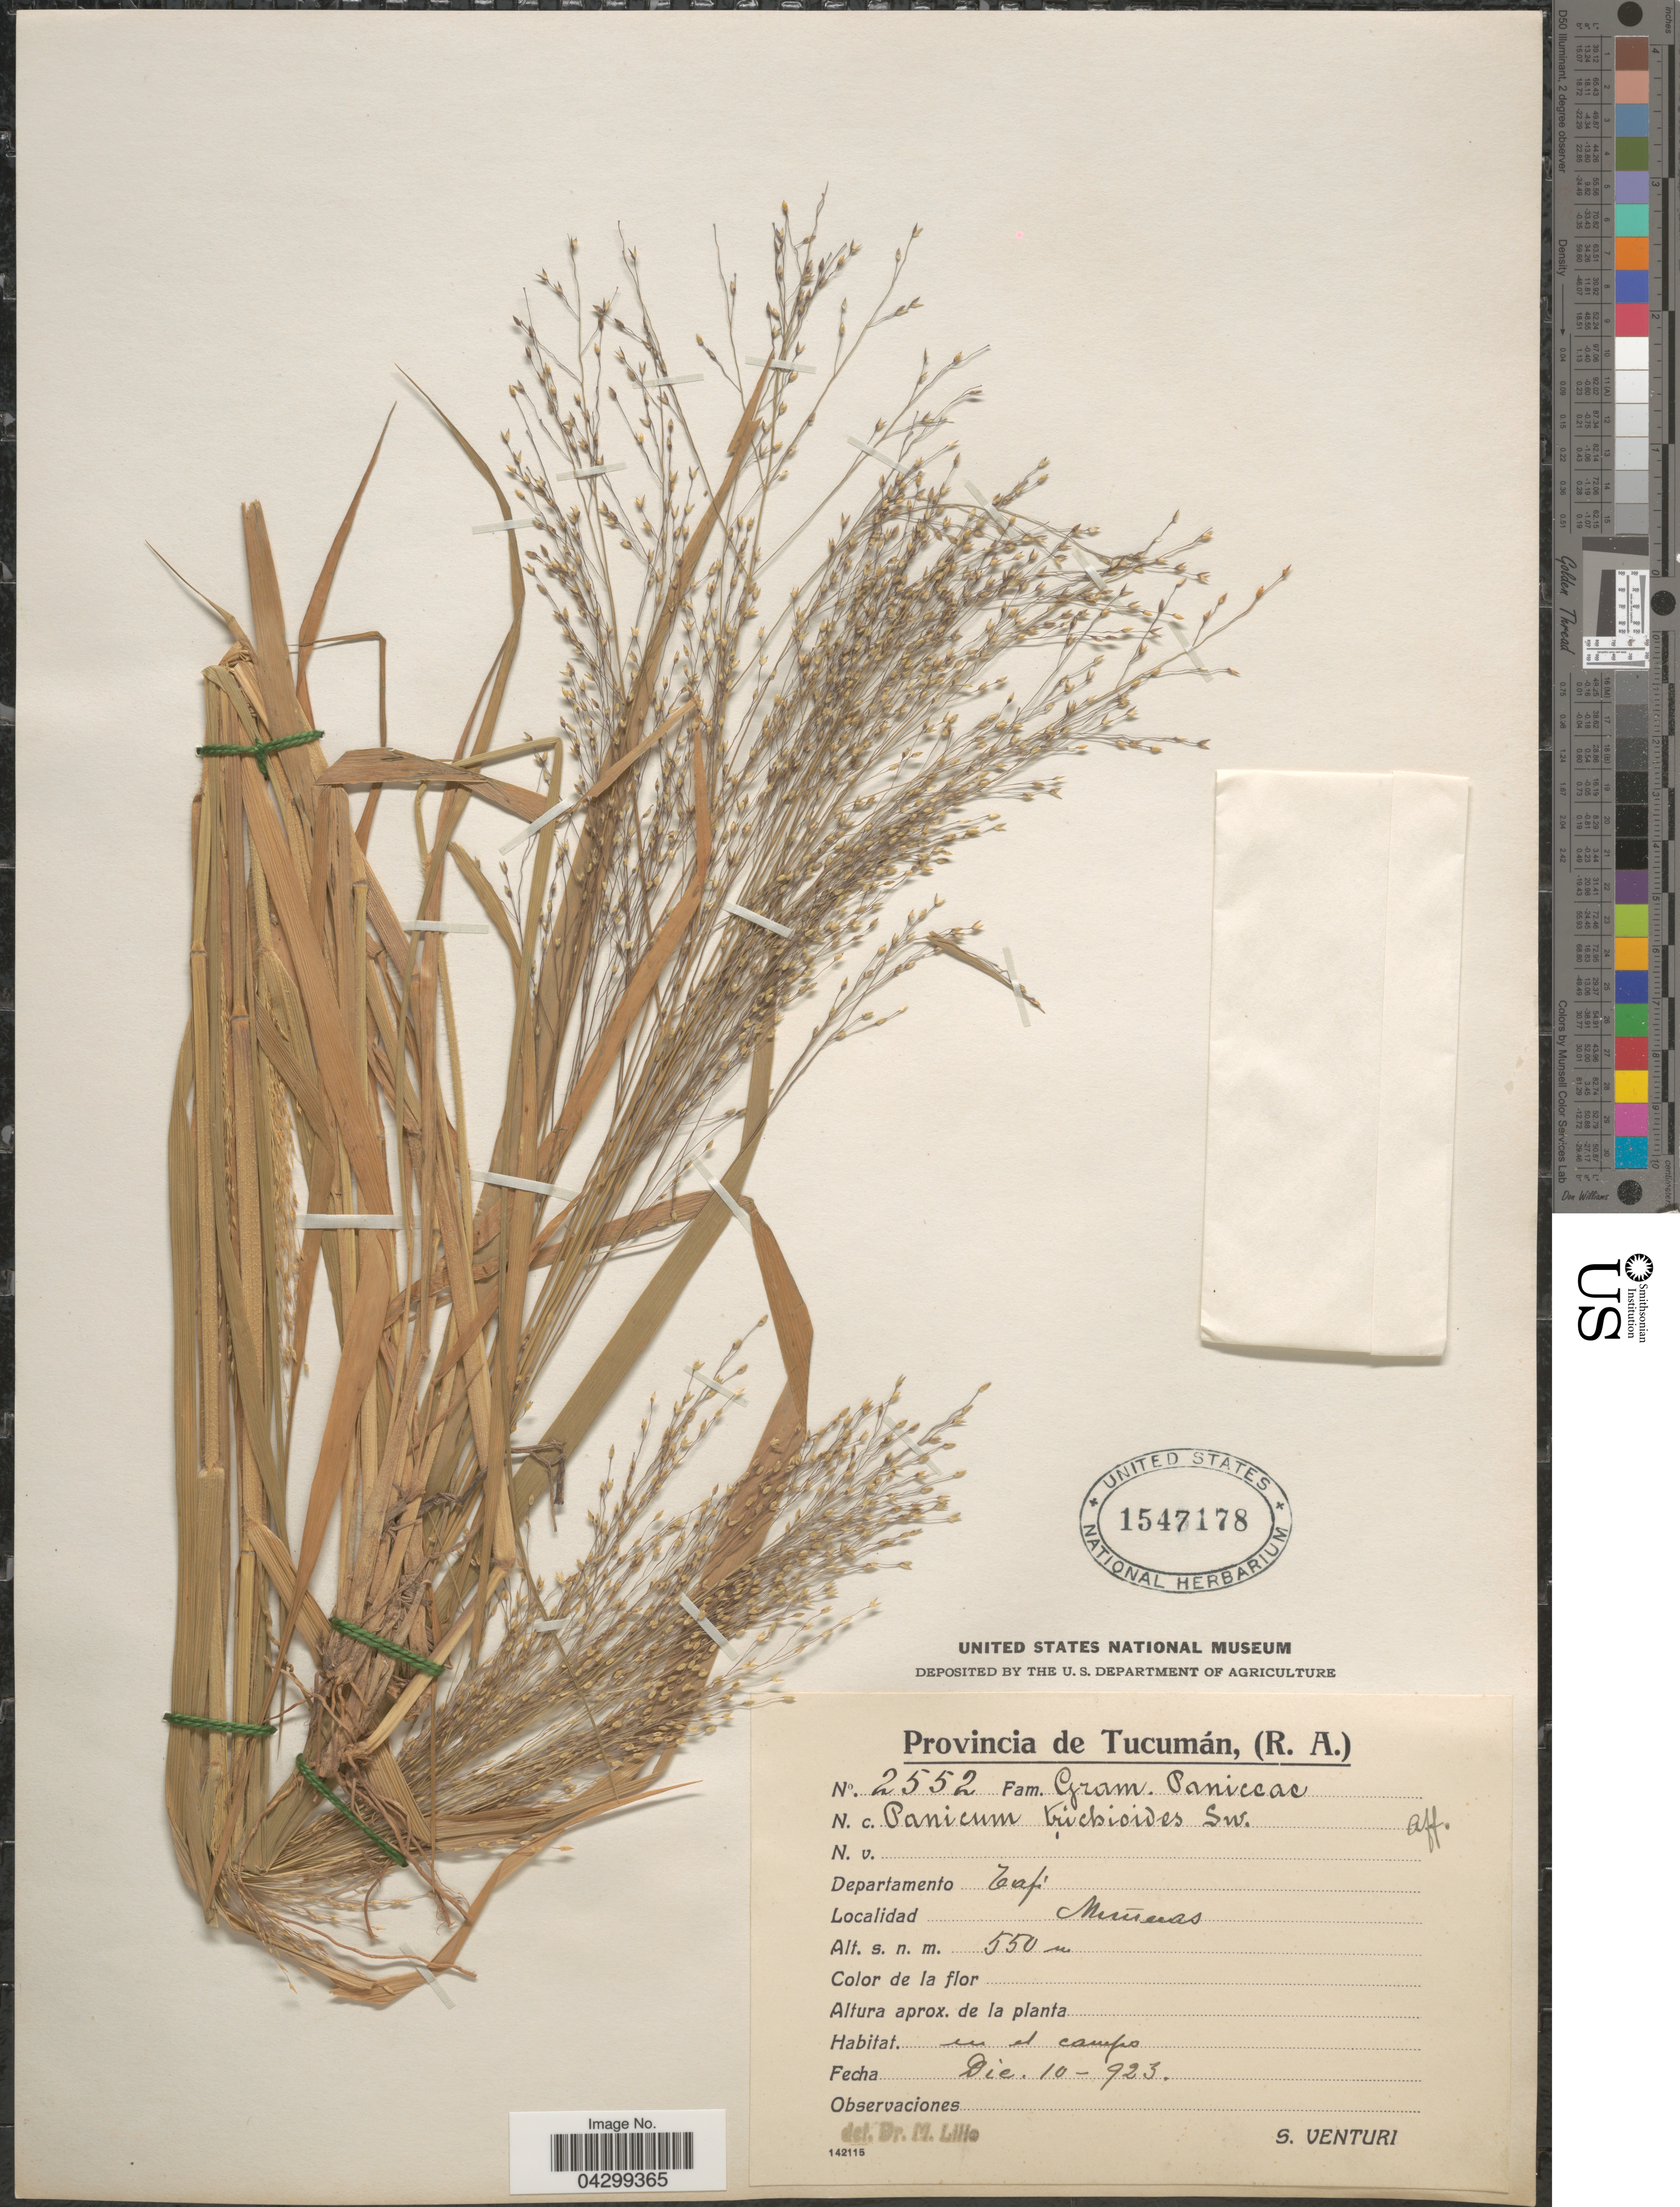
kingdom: Plantae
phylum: Tracheophyta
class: Liliopsida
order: Poales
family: Poaceae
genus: Panicum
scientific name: Panicum bergii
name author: Arechav.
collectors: S. Venturi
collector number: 2552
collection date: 1923-12-10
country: Argentina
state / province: Tucuman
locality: (R.A.) Departamento Tafi. En el campo.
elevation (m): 550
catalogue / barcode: US 1547178